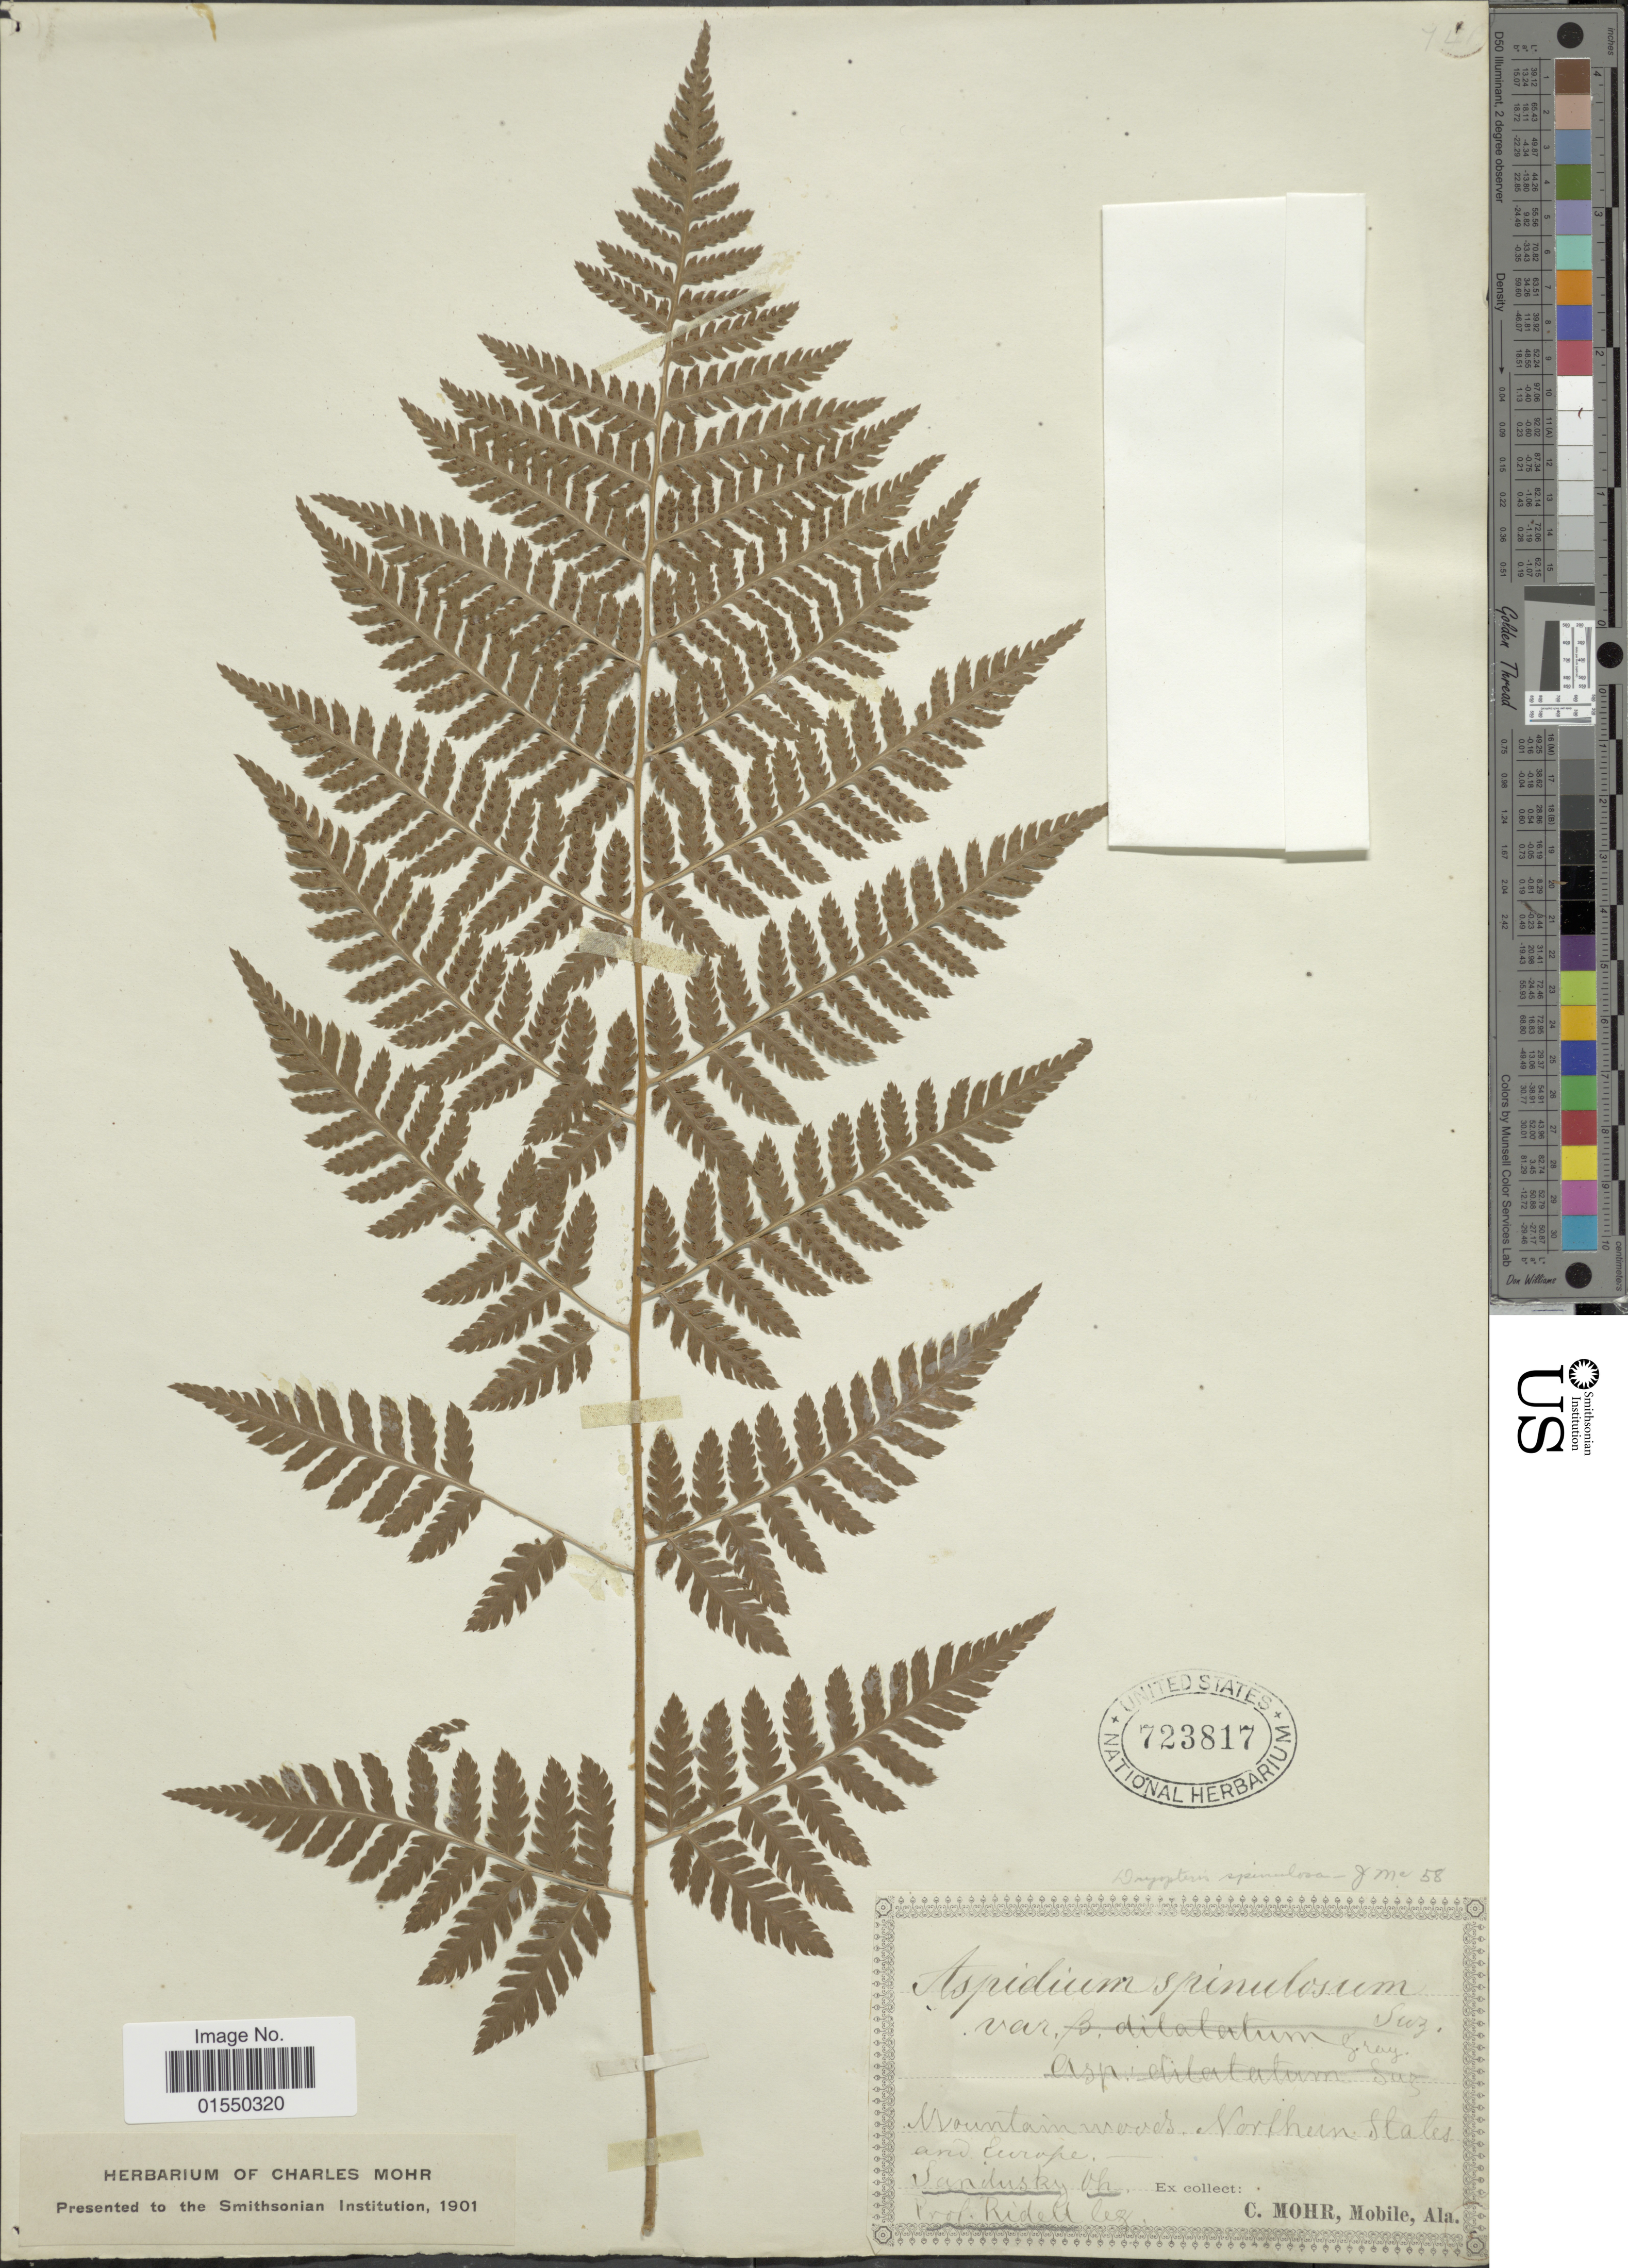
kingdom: Plantae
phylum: Tracheophyta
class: Polypodiopsida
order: Polypodiales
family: Dryopteridaceae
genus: Dryopteris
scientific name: Dryopteris carthusiana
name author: (Villars) H.P. Fuchs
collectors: -. Ridell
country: United States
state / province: Ohio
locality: Mountain woods, Northern States and Europe, Sandusky, Oh.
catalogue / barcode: US 723817